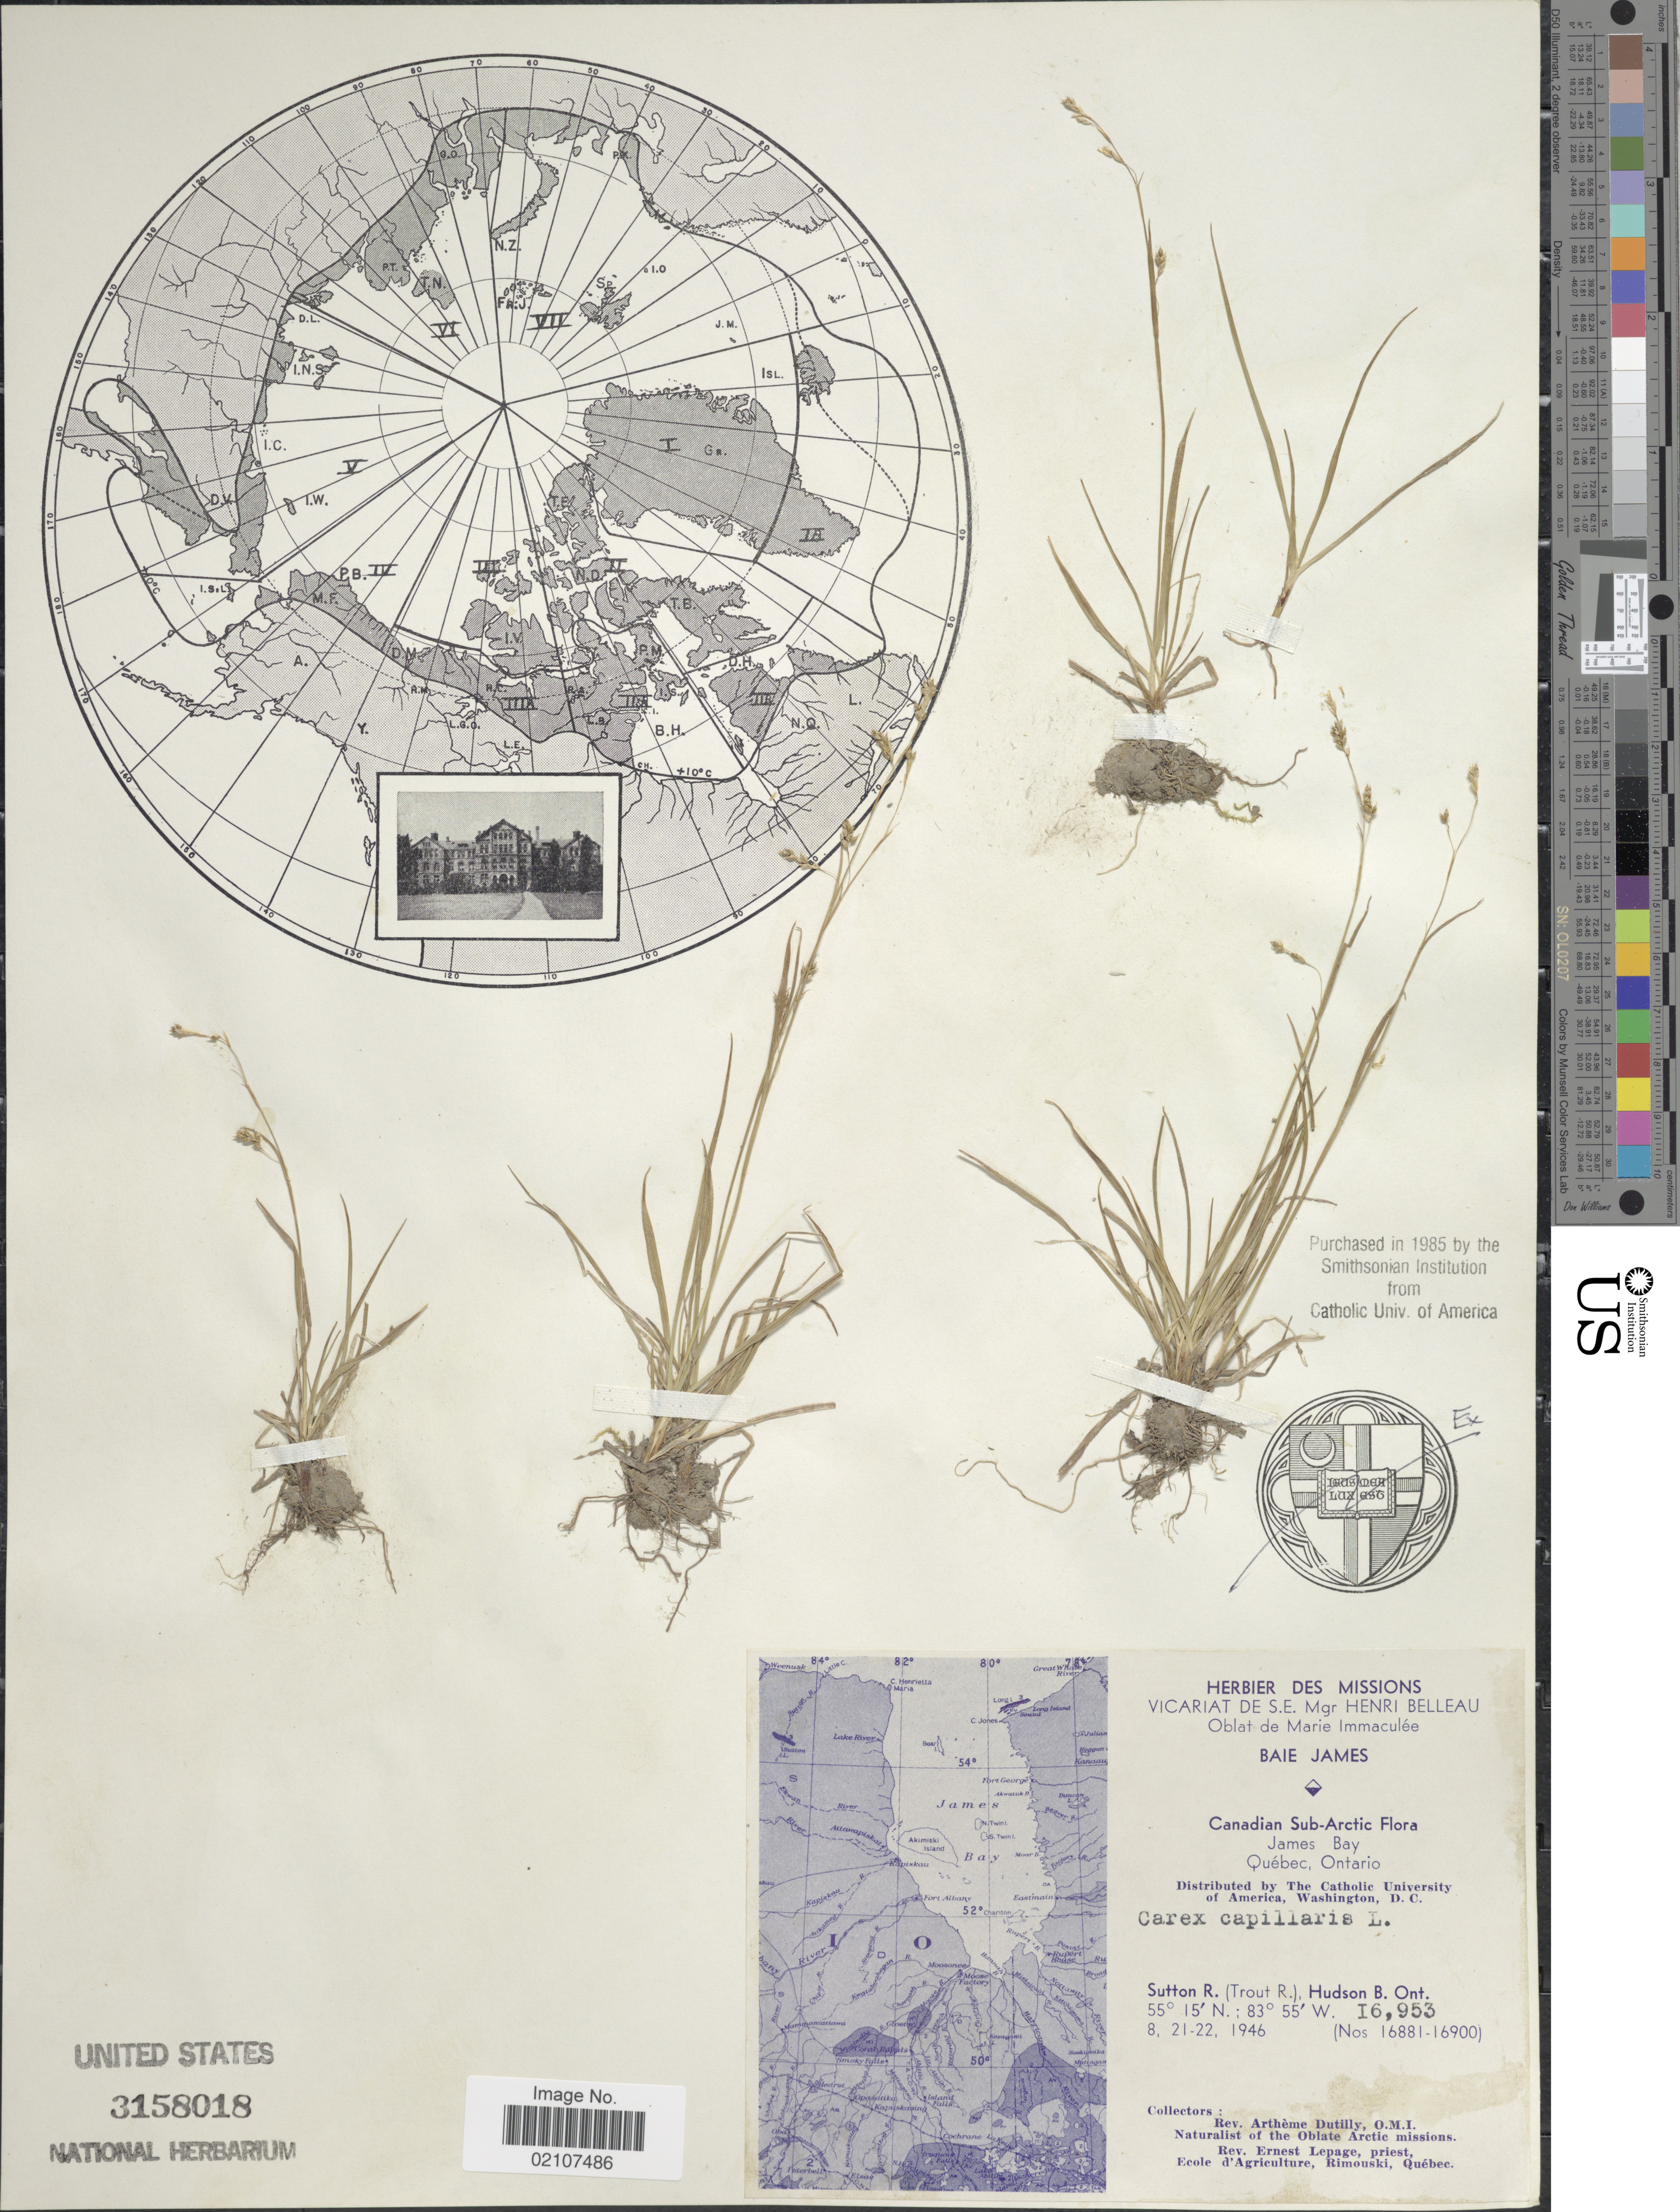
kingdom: Plantae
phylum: Tracheophyta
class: Liliopsida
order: Poales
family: Cyperaceae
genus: Carex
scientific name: Carex capillaris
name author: L.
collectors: A. Dutilly & E. Lepage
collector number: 16953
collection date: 1946-08-21/1946-08-22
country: Canada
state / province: Ontario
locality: Canadian Sub-Arctic, James Bay, Sutton R. (Trout R.), Hudson B. Ont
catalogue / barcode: US 3158018